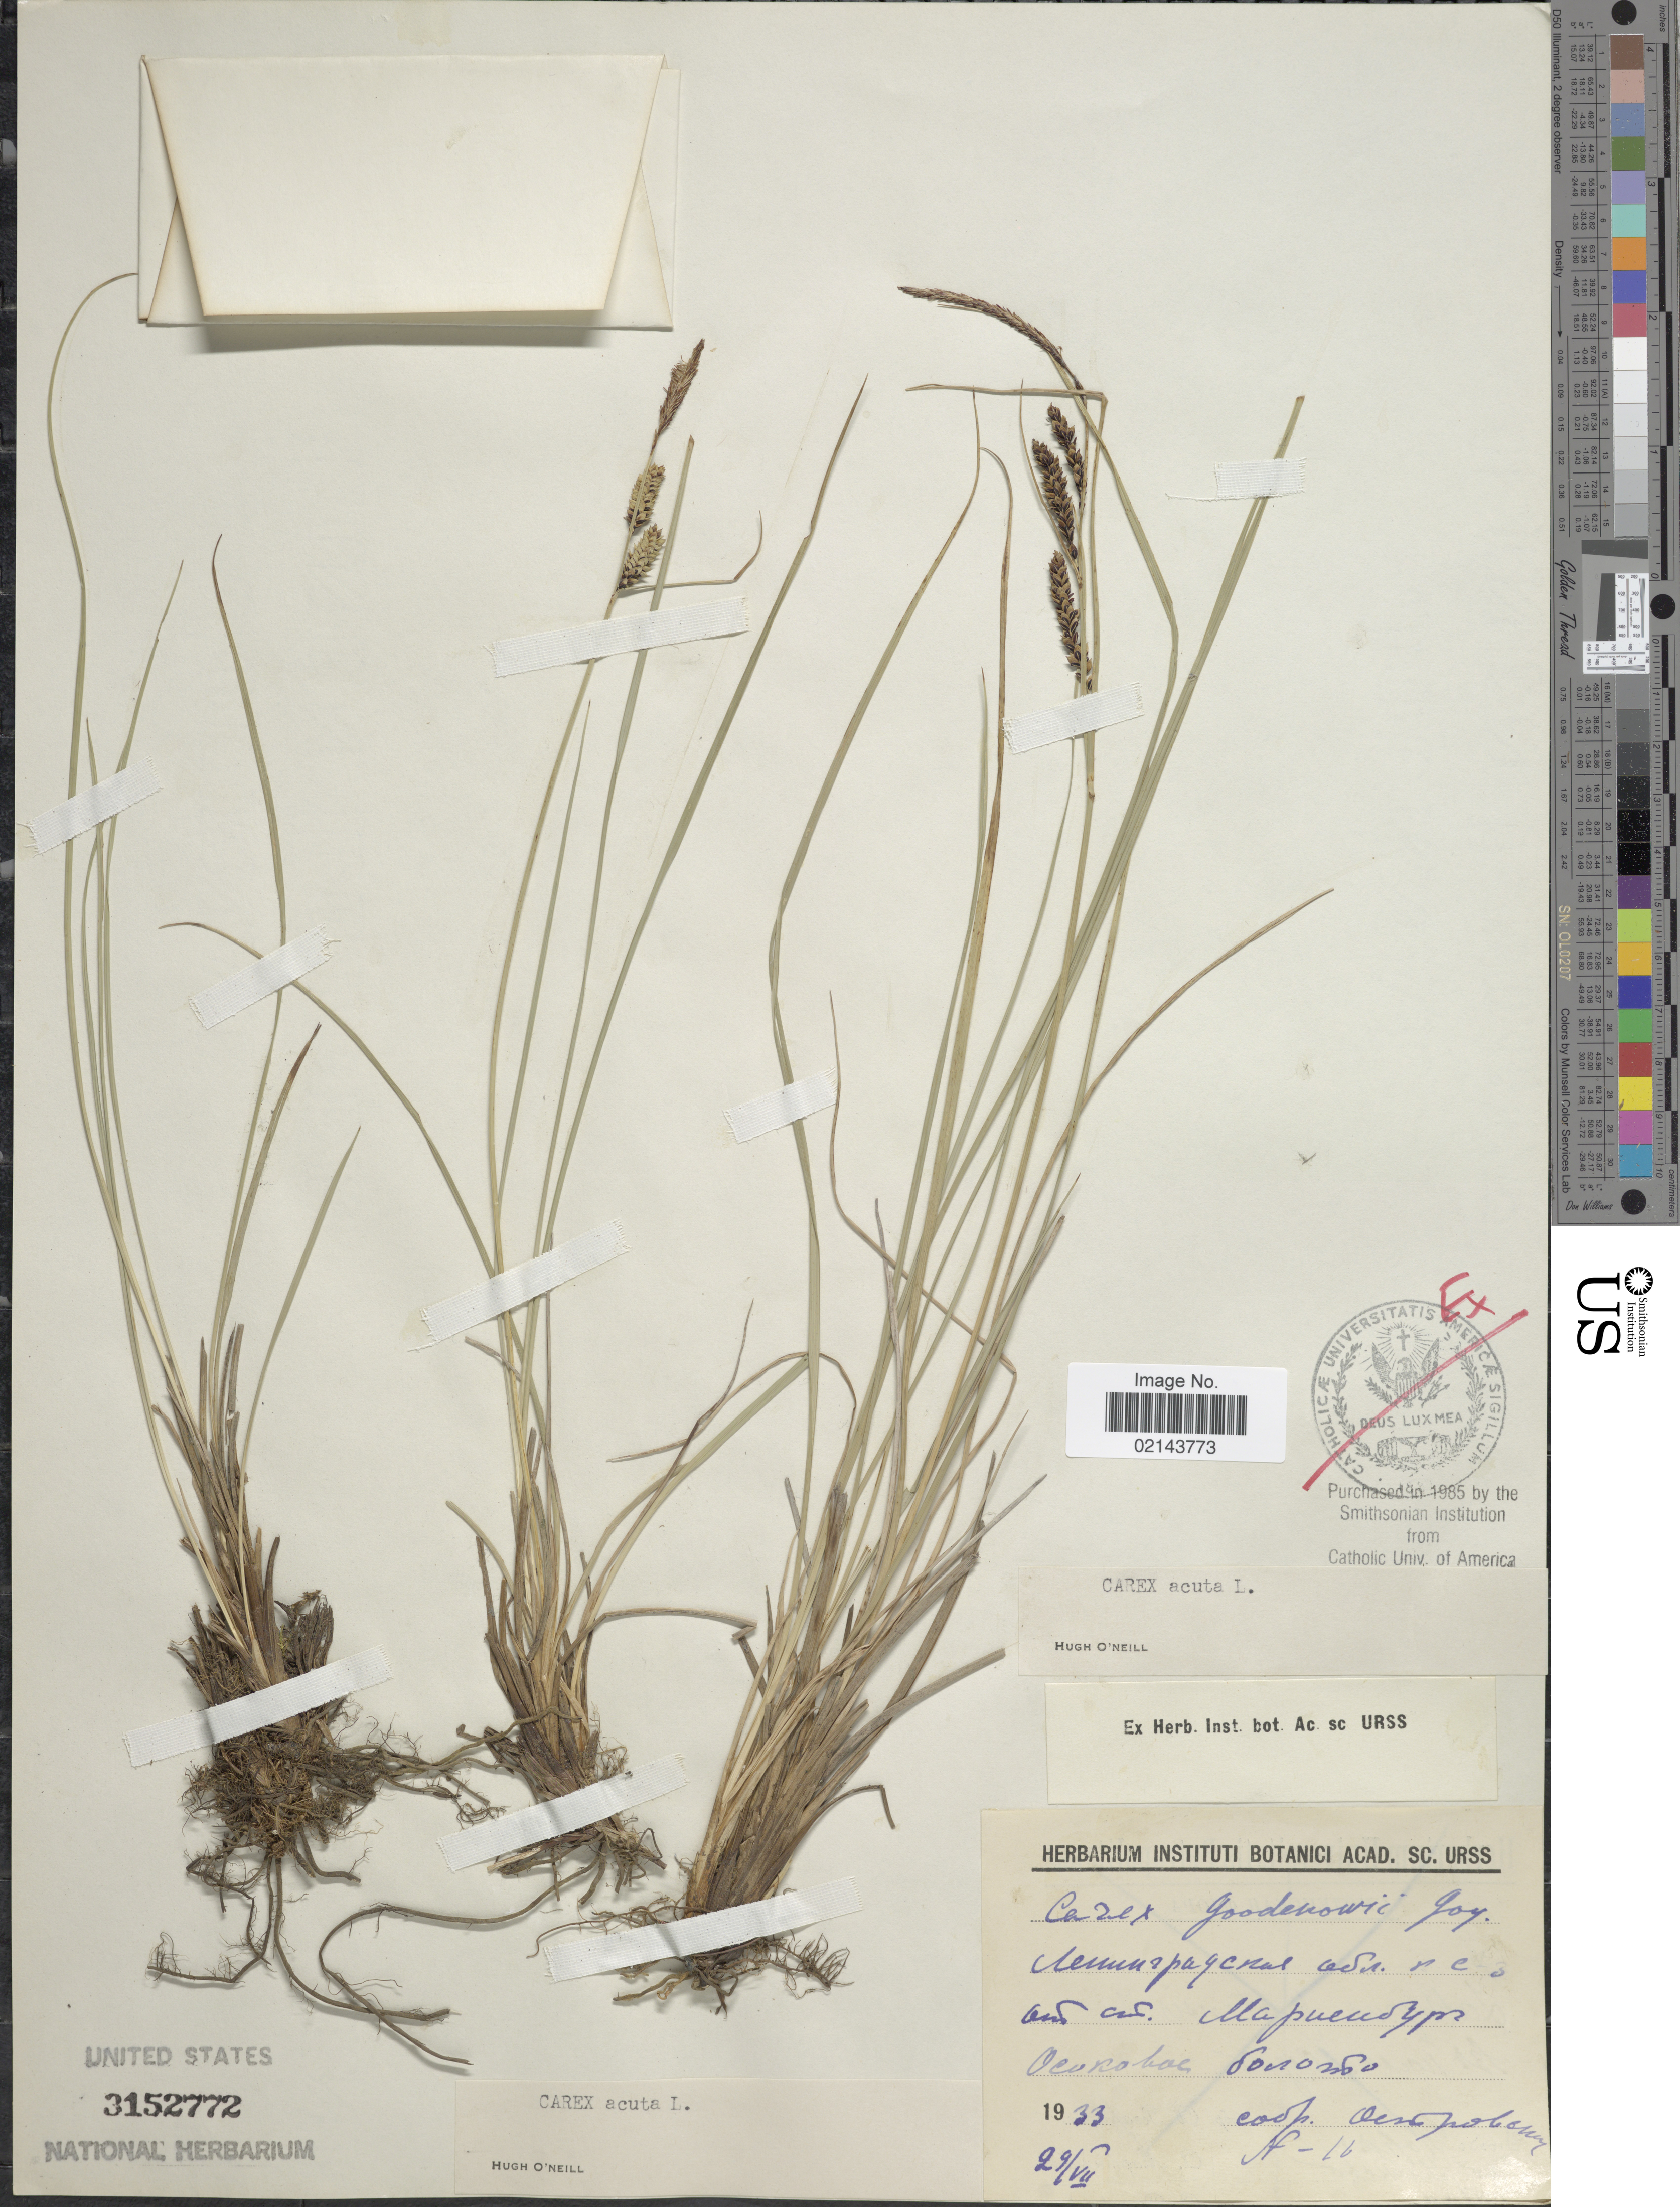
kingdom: Plantae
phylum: Tracheophyta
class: Liliopsida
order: Poales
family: Cyperaceae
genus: Carex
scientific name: Carex acuta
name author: L.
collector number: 16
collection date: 1933-07-29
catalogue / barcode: US 3152772